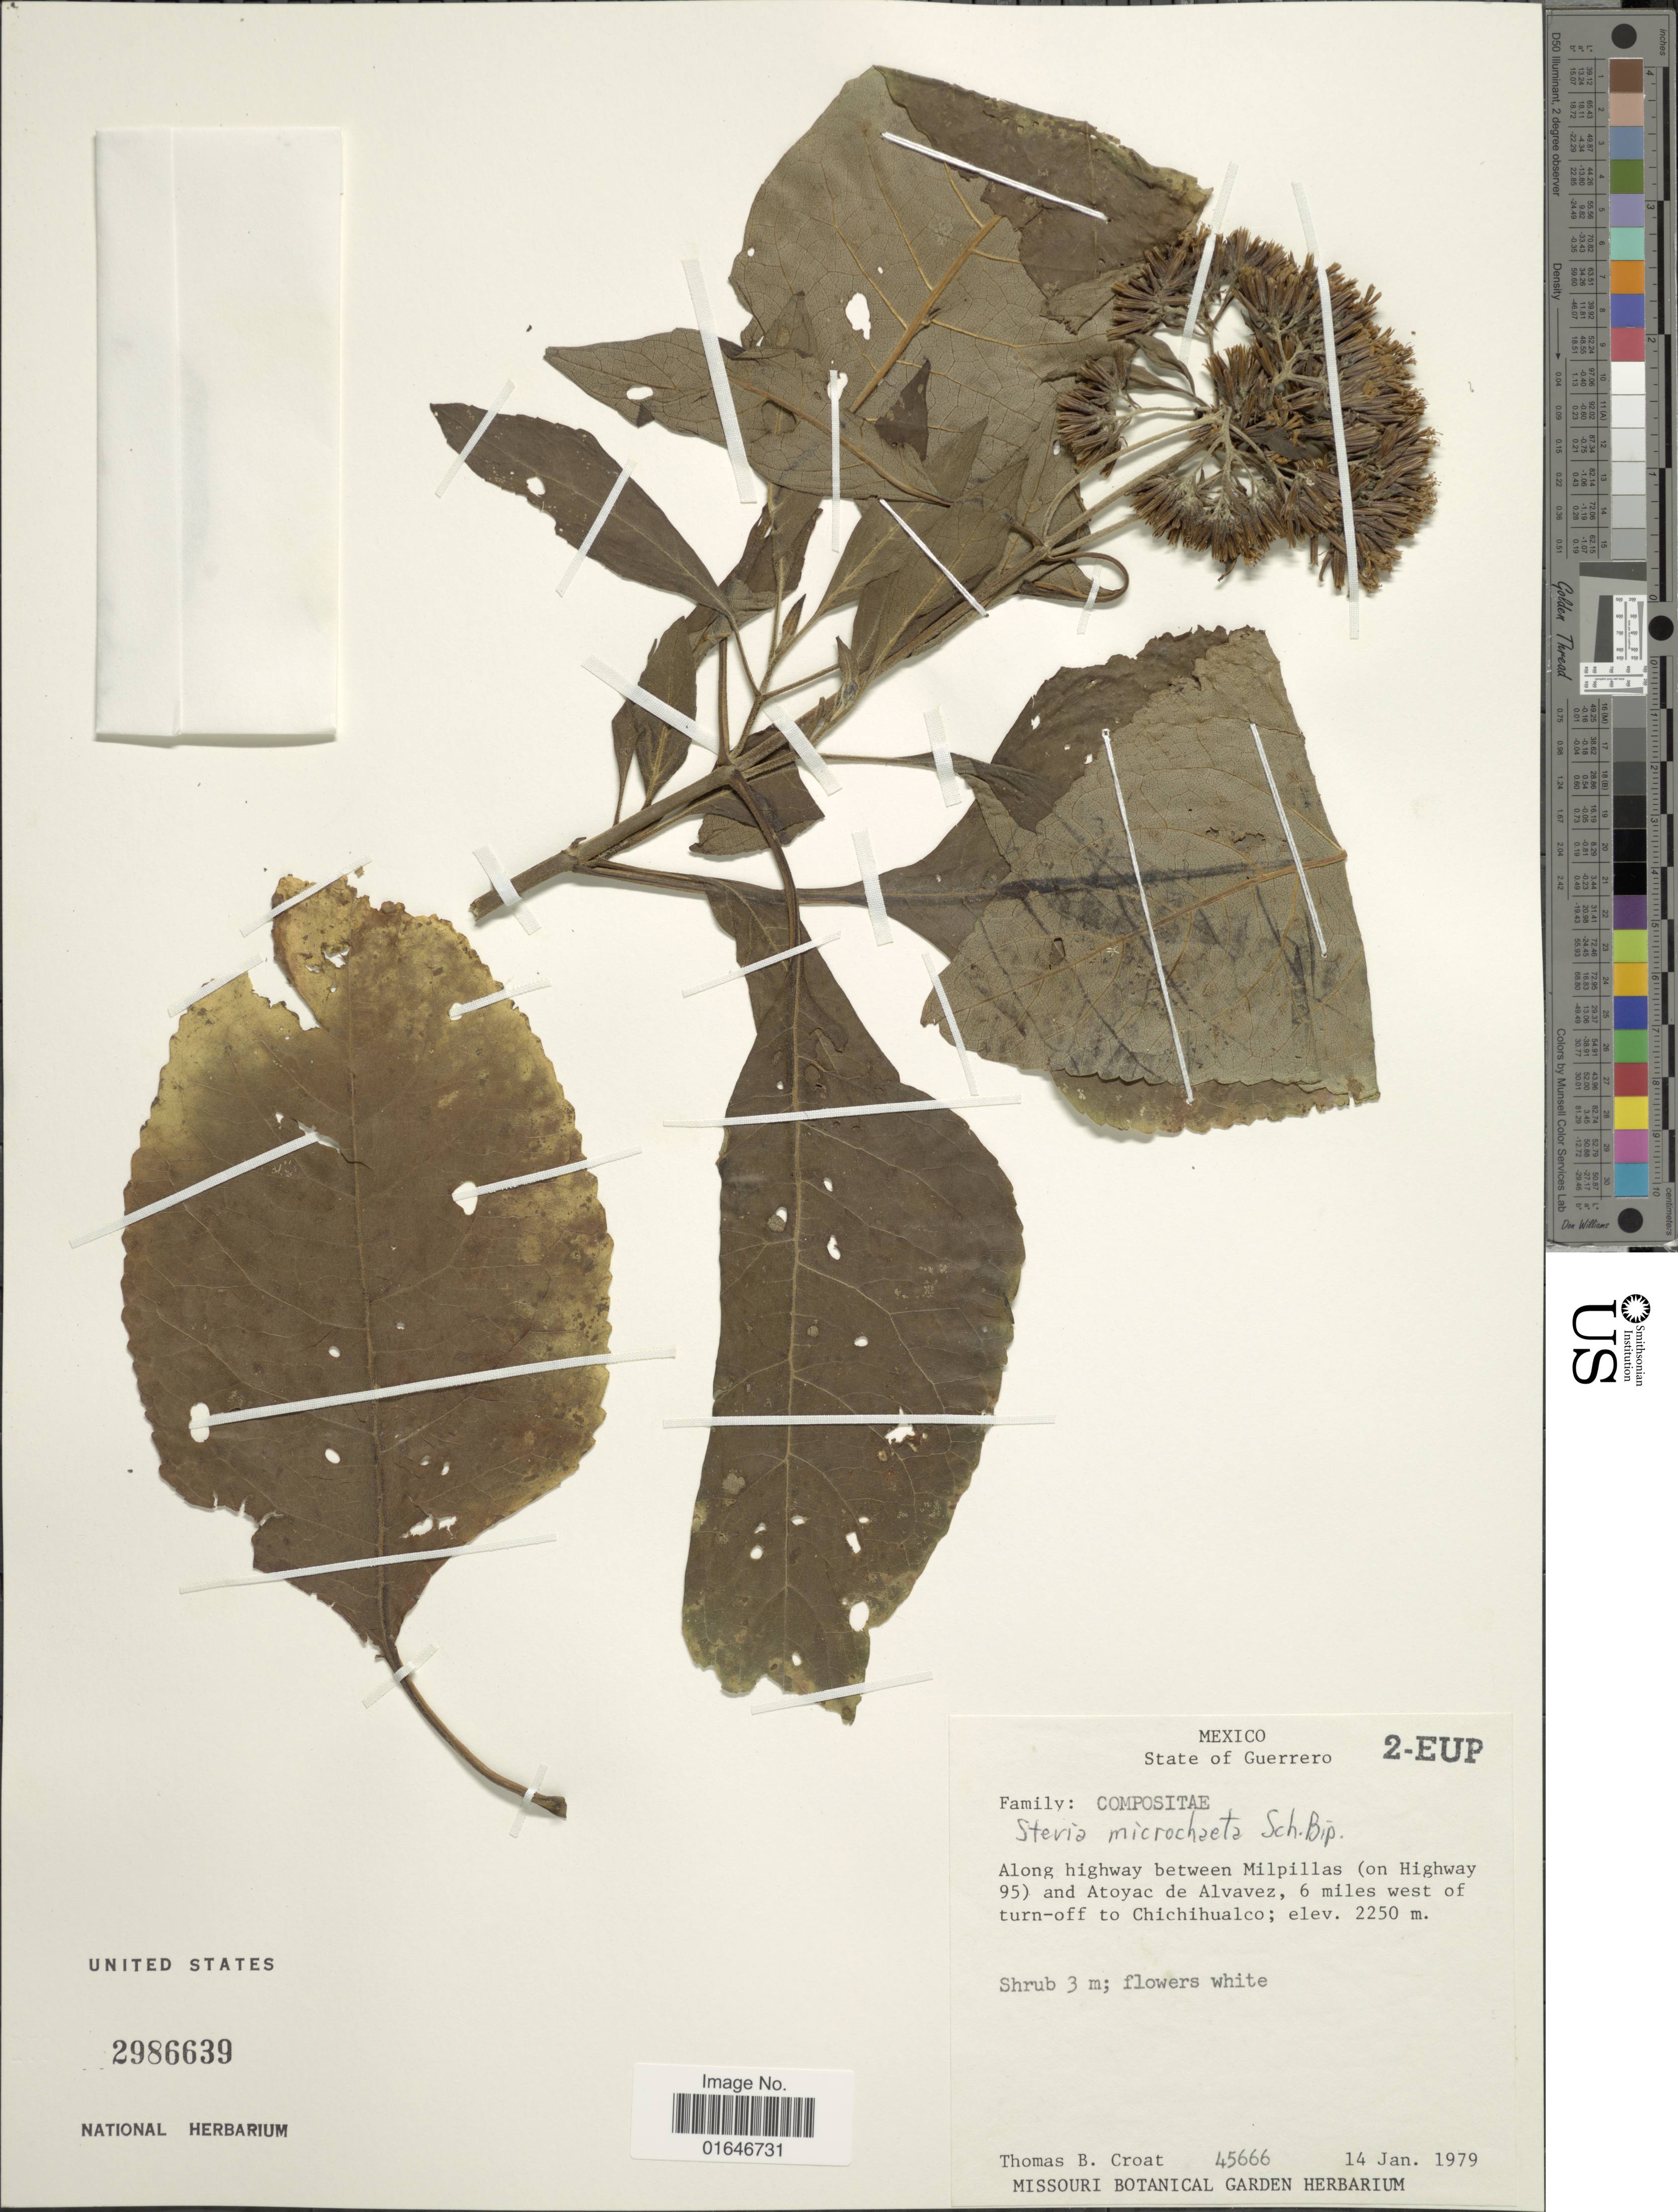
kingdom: Plantae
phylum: Tracheophyta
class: Magnoliopsida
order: Asterales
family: Asteraceae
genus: Stevia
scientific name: Stevia microchaeta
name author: Sch. Bip.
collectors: T. B. Croat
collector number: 45666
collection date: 1979-01-14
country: Mexico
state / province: Guerrero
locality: Along highway between Milpillas (on Highway 95) and Atoyac de Alvavez, 6 miles west of turn-off to Chichihualco.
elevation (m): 2250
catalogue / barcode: US 2986639